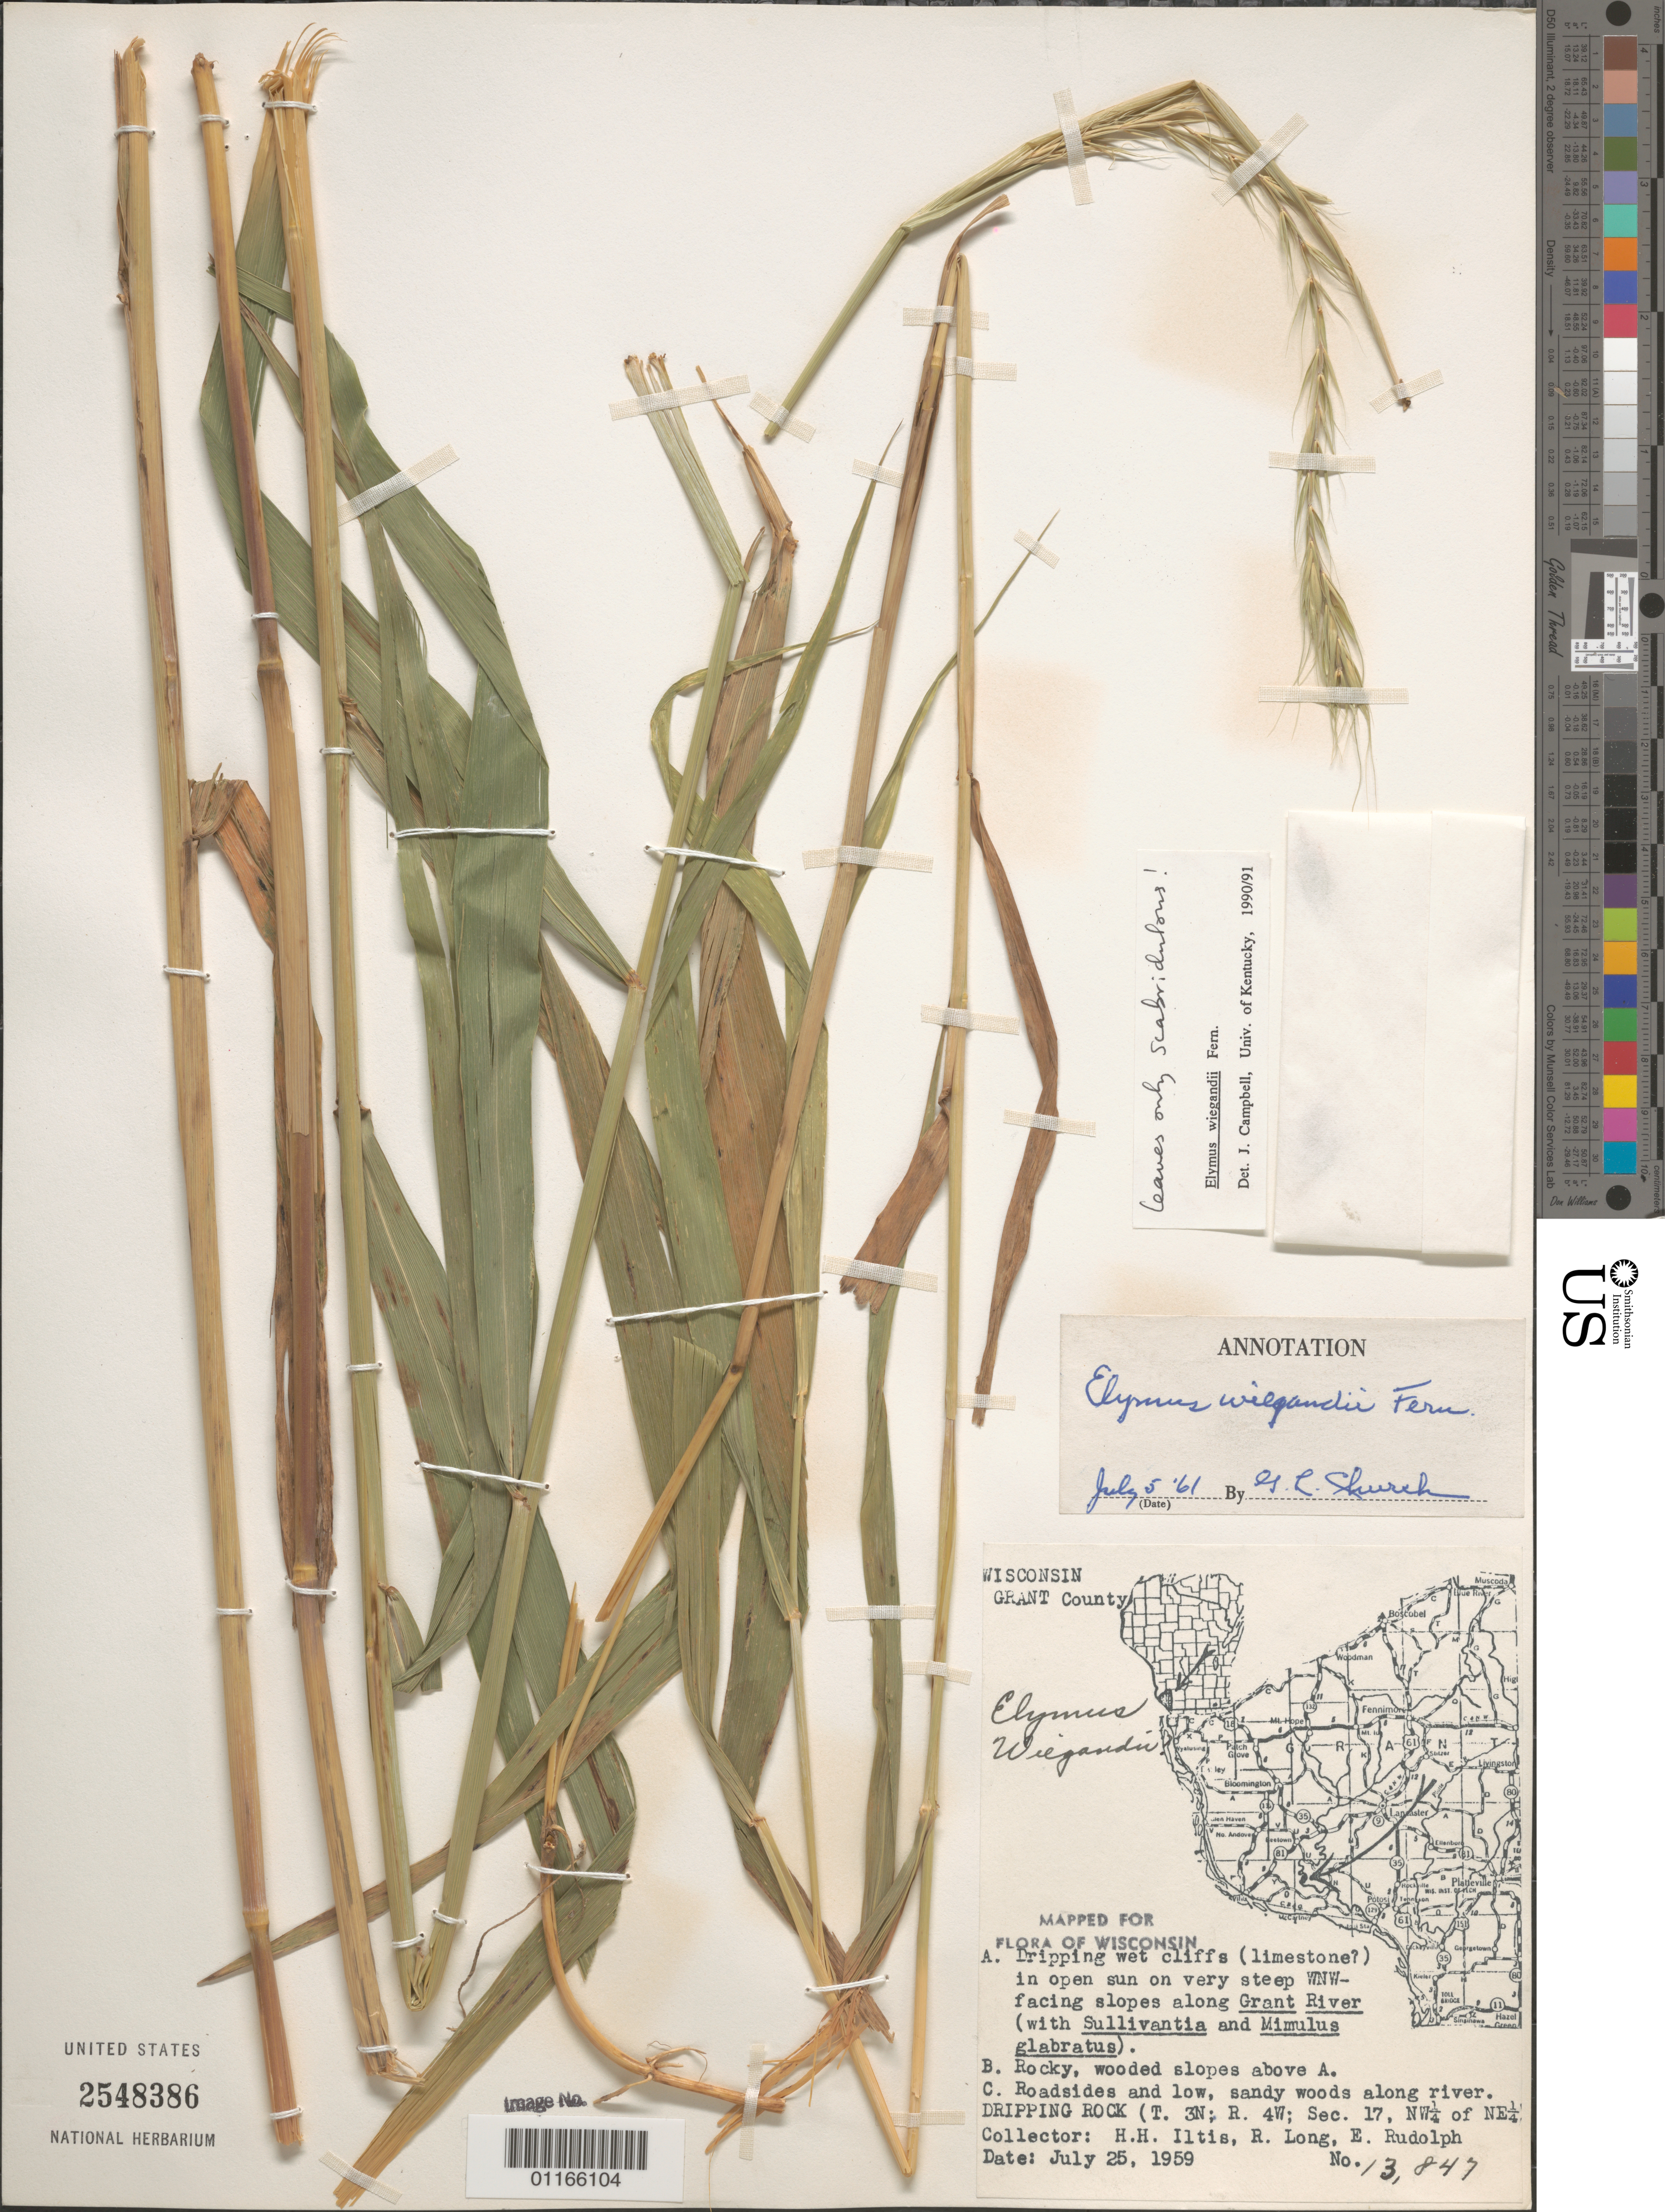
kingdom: Plantae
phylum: Tracheophyta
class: Liliopsida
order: Poales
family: Poaceae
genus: Elymus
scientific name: Elymus wiegandii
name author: Fernald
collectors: H. H. Iltis, R. Long & E. Rudolph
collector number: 13847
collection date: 1959-07-25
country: United States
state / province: Wisconsin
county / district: Grant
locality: Dripping Rock (T. 3N; R. 4W; Sec. 17, NW1/4 of NE1/4)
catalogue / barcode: US 2548386